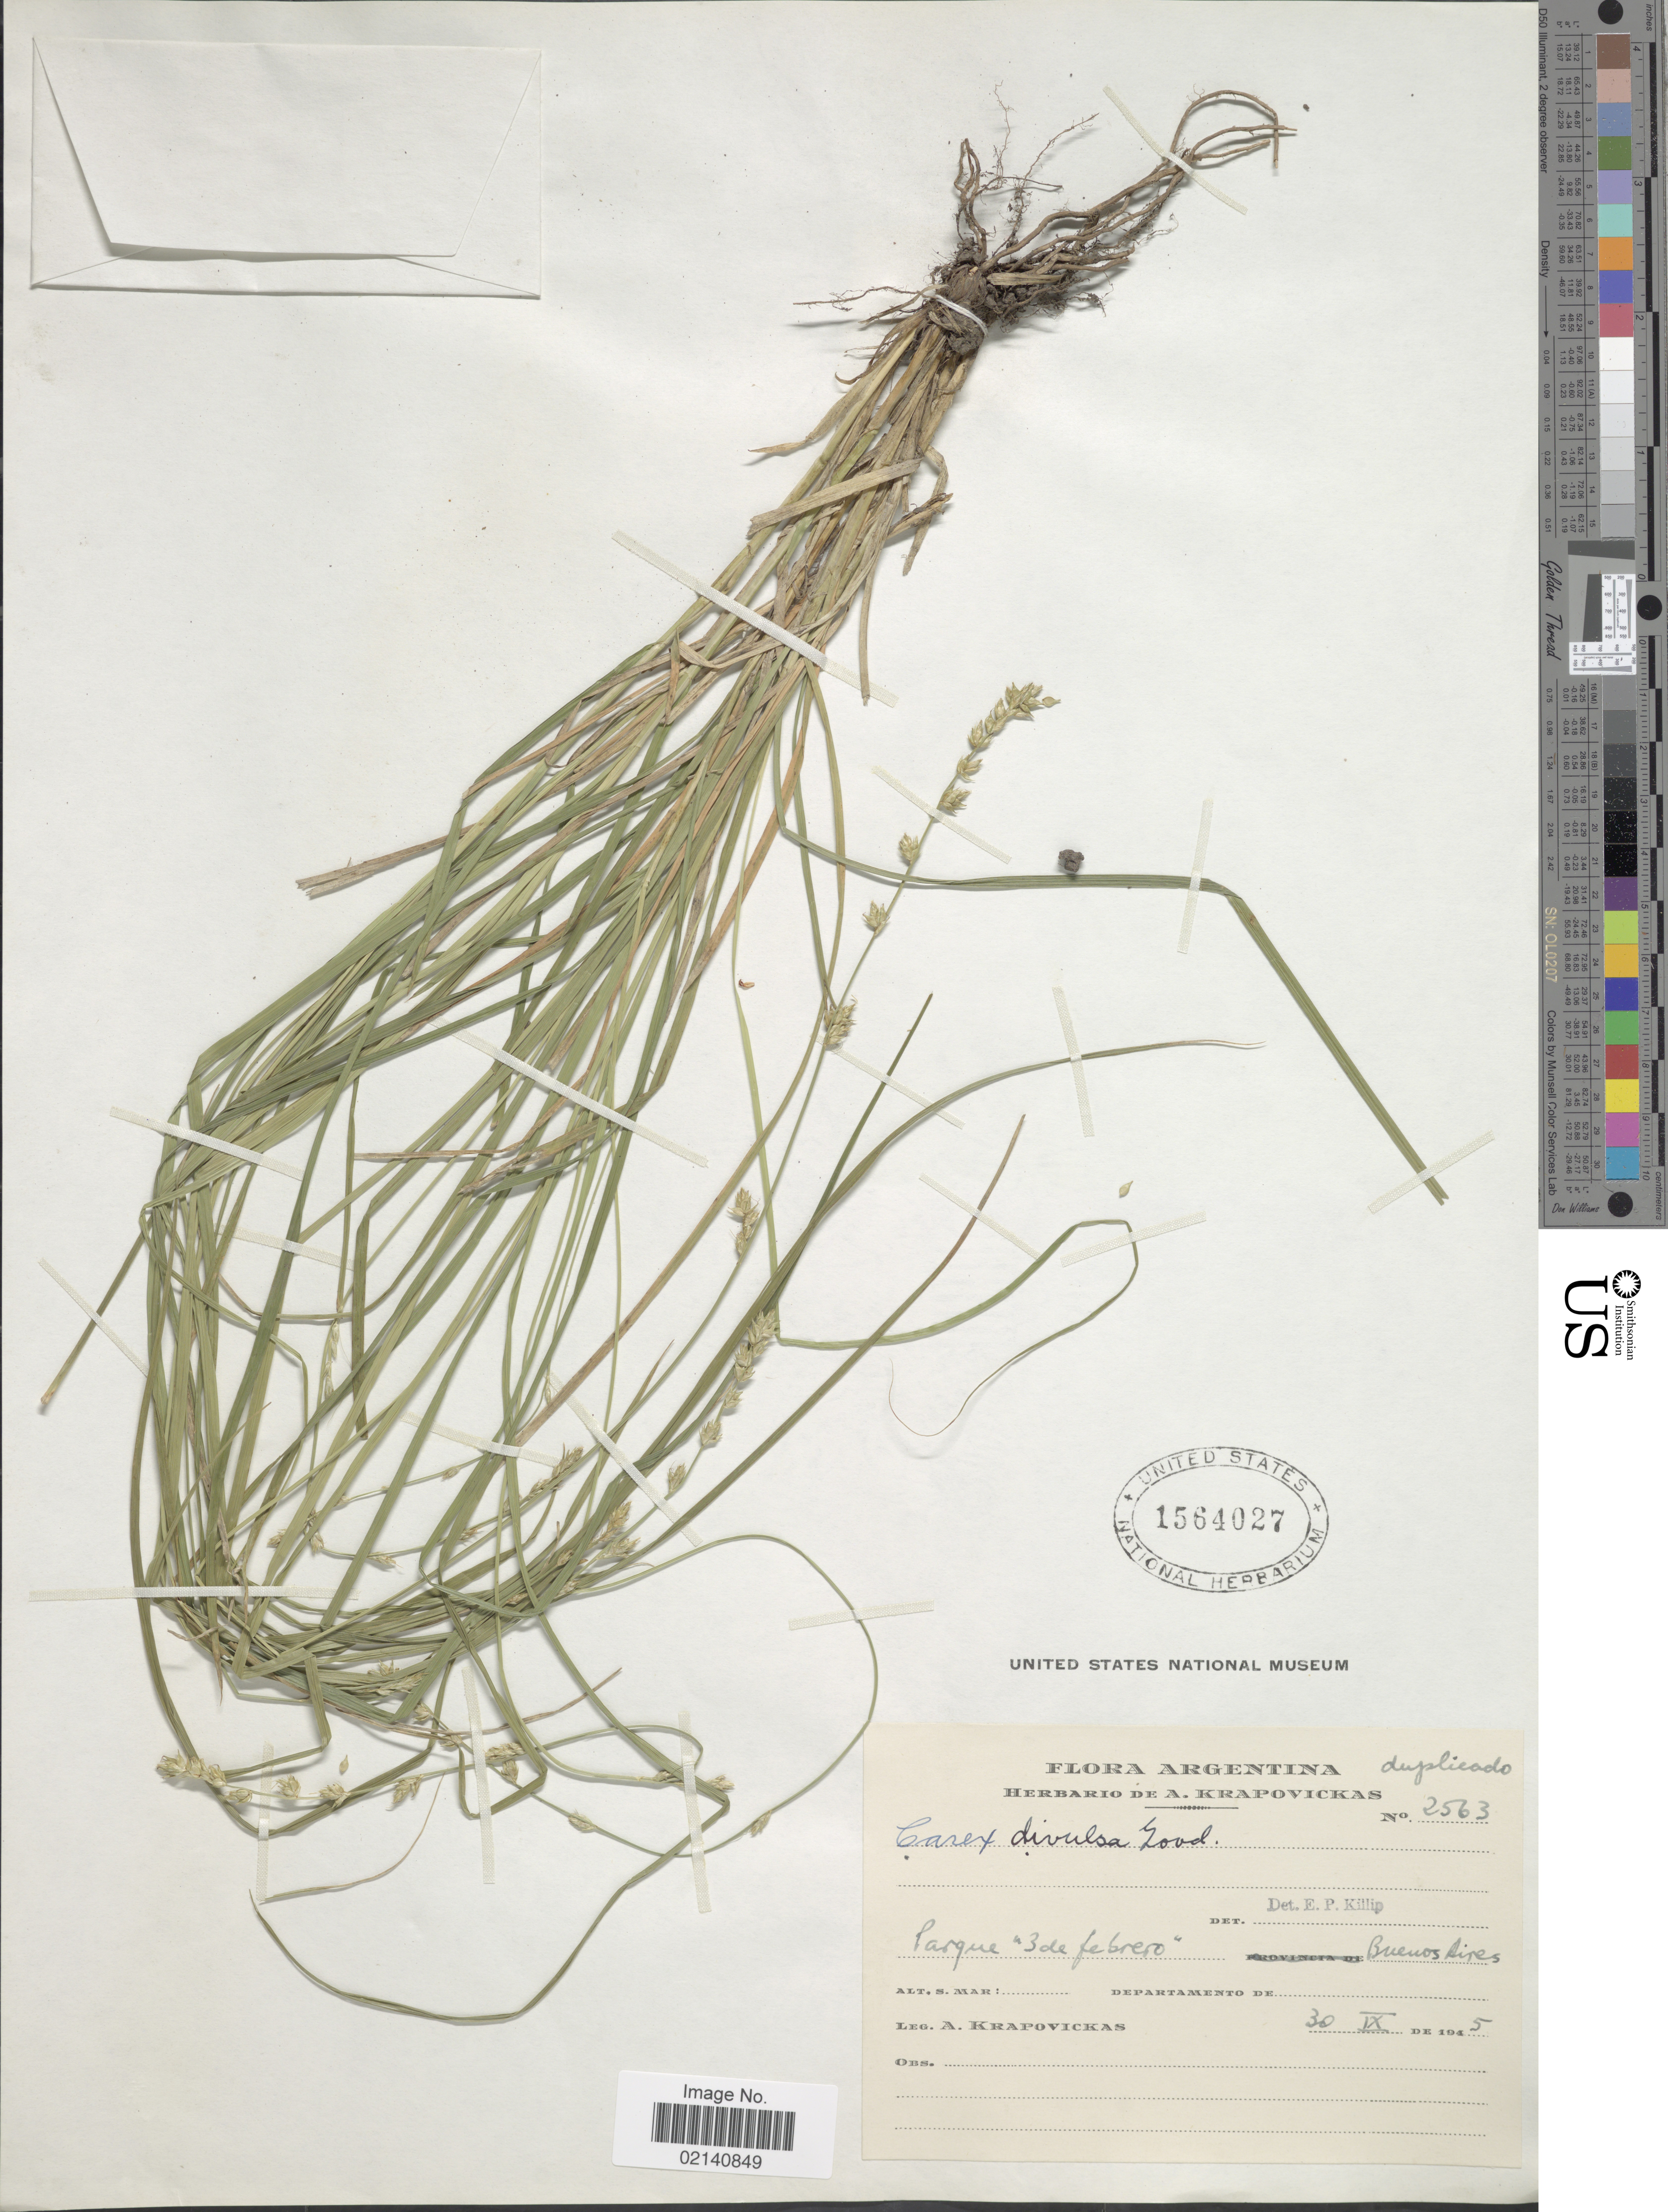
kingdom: Plantae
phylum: Tracheophyta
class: Liliopsida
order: Poales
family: Cyperaceae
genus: Carex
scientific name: Carex divulsa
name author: Stokes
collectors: A. Krapovickas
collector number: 2563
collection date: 1945-11-30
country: Argentina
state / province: Buenos Aires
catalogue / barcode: US 1564027